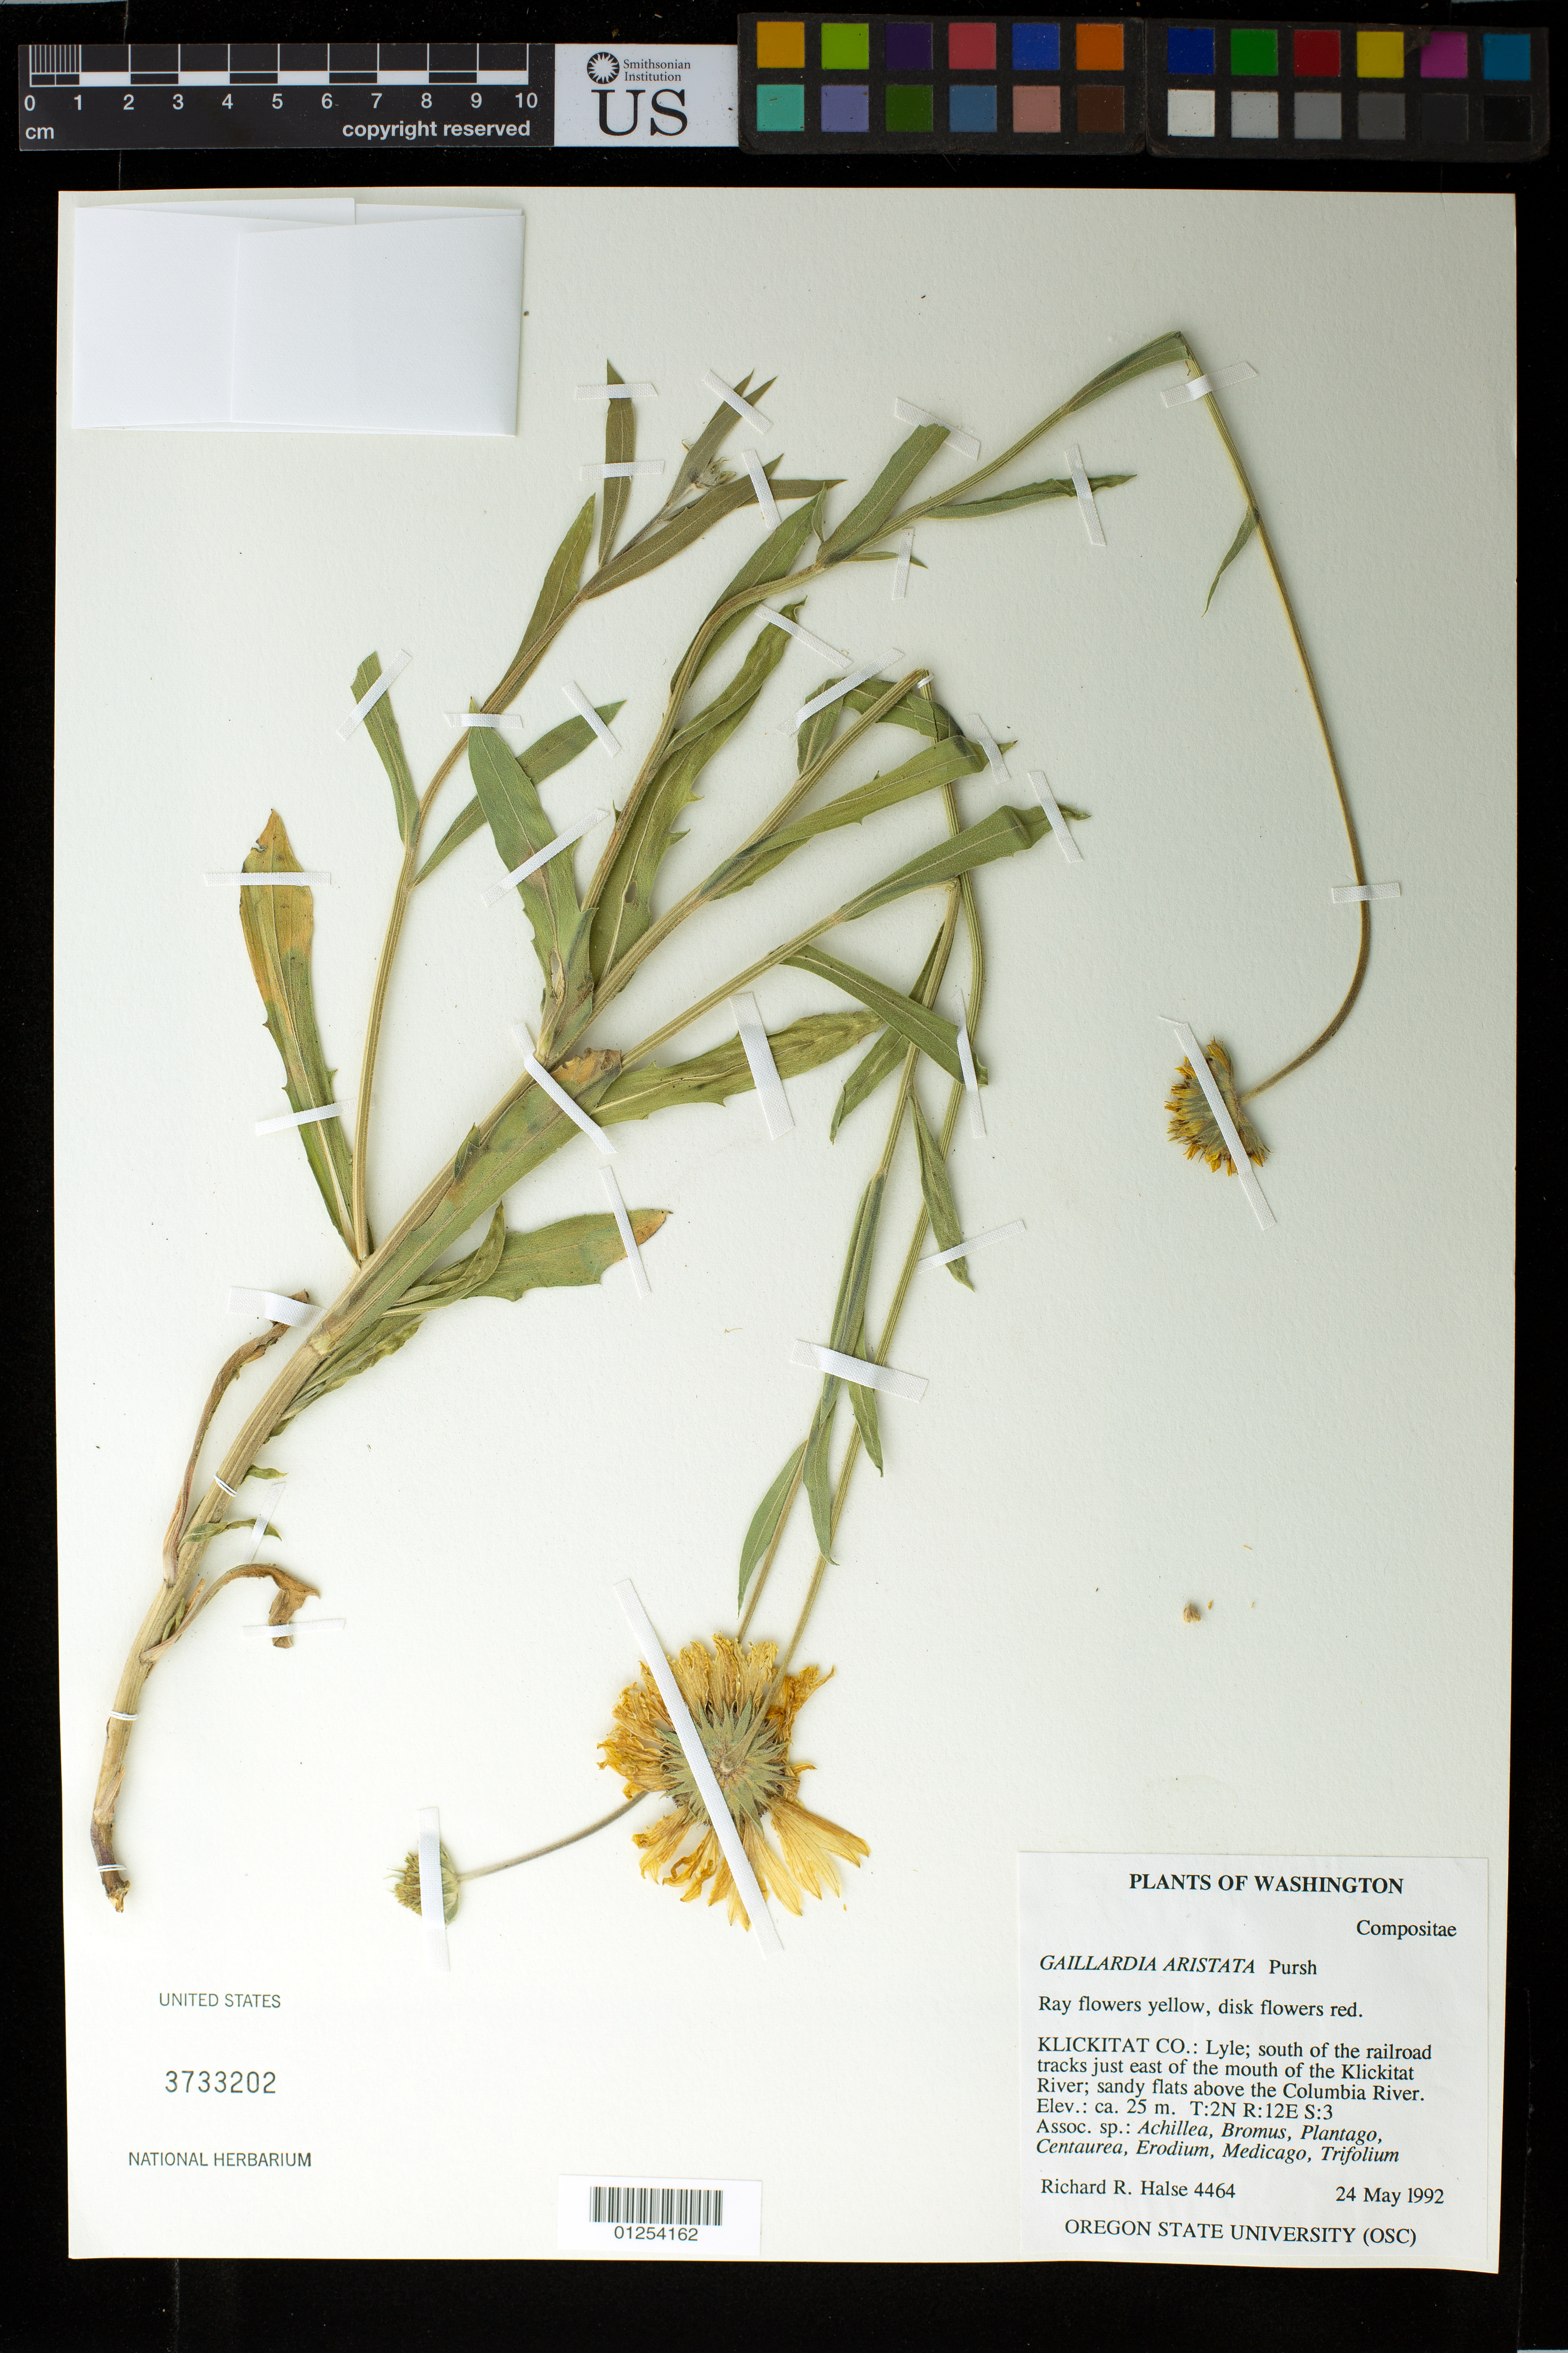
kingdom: Plantae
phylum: Tracheophyta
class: Magnoliopsida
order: Asterales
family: Asteraceae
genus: Gaillardia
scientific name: Gaillardia aristata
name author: Pursh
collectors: R. Halse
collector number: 4464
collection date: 1992-05-17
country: United States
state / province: Washington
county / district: Klickitat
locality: Lyle; south of the railroad tracks just east of the mouth of the Klickitat River; sandy flats above the Columbia River.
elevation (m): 25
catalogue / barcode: US 3733202